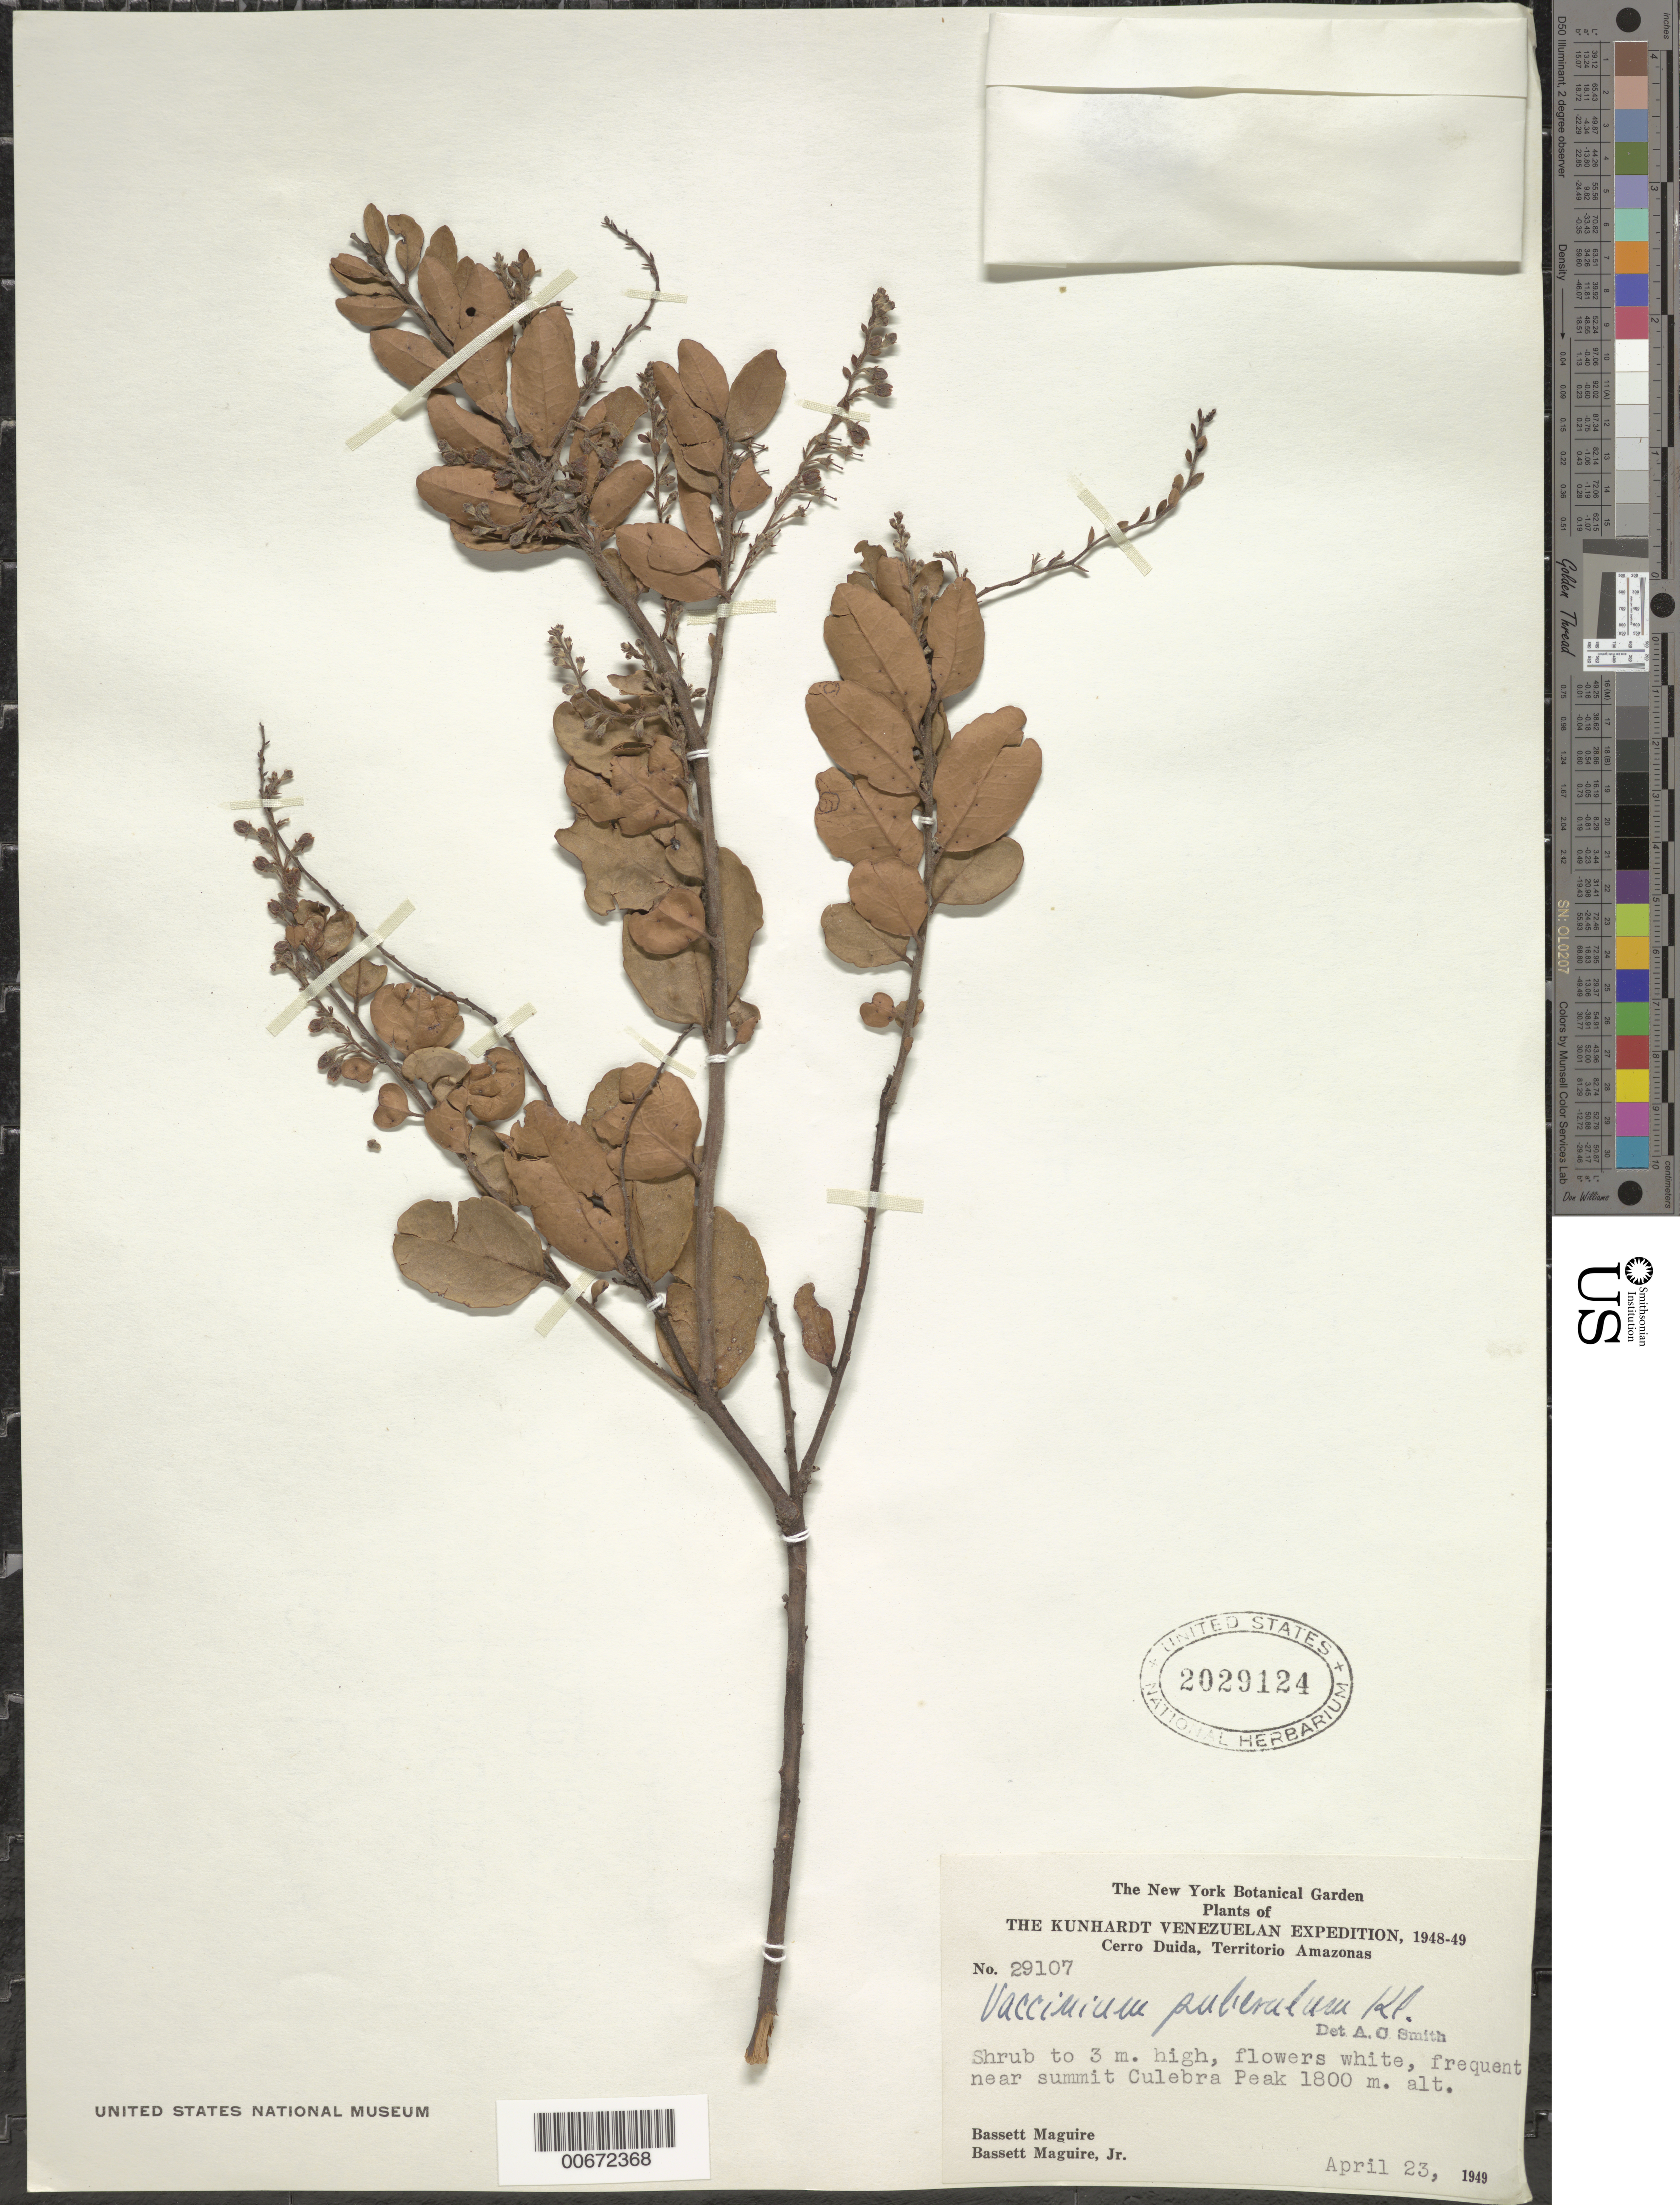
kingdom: Plantae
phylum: Tracheophyta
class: Magnoliopsida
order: Ericales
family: Ericaceae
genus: Vaccinium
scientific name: Vaccinium puberulum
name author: Klotzsch ex Meisn.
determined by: Smith, A. C.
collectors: B. Maguire & B. Maguire Jr.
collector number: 29107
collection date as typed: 23-Apr-49 to 24-Apr-49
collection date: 1949-04-23/1949-04-24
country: Venezuela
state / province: Amazonas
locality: Cerro Culebra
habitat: Near summit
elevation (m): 1800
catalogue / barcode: US 2029124